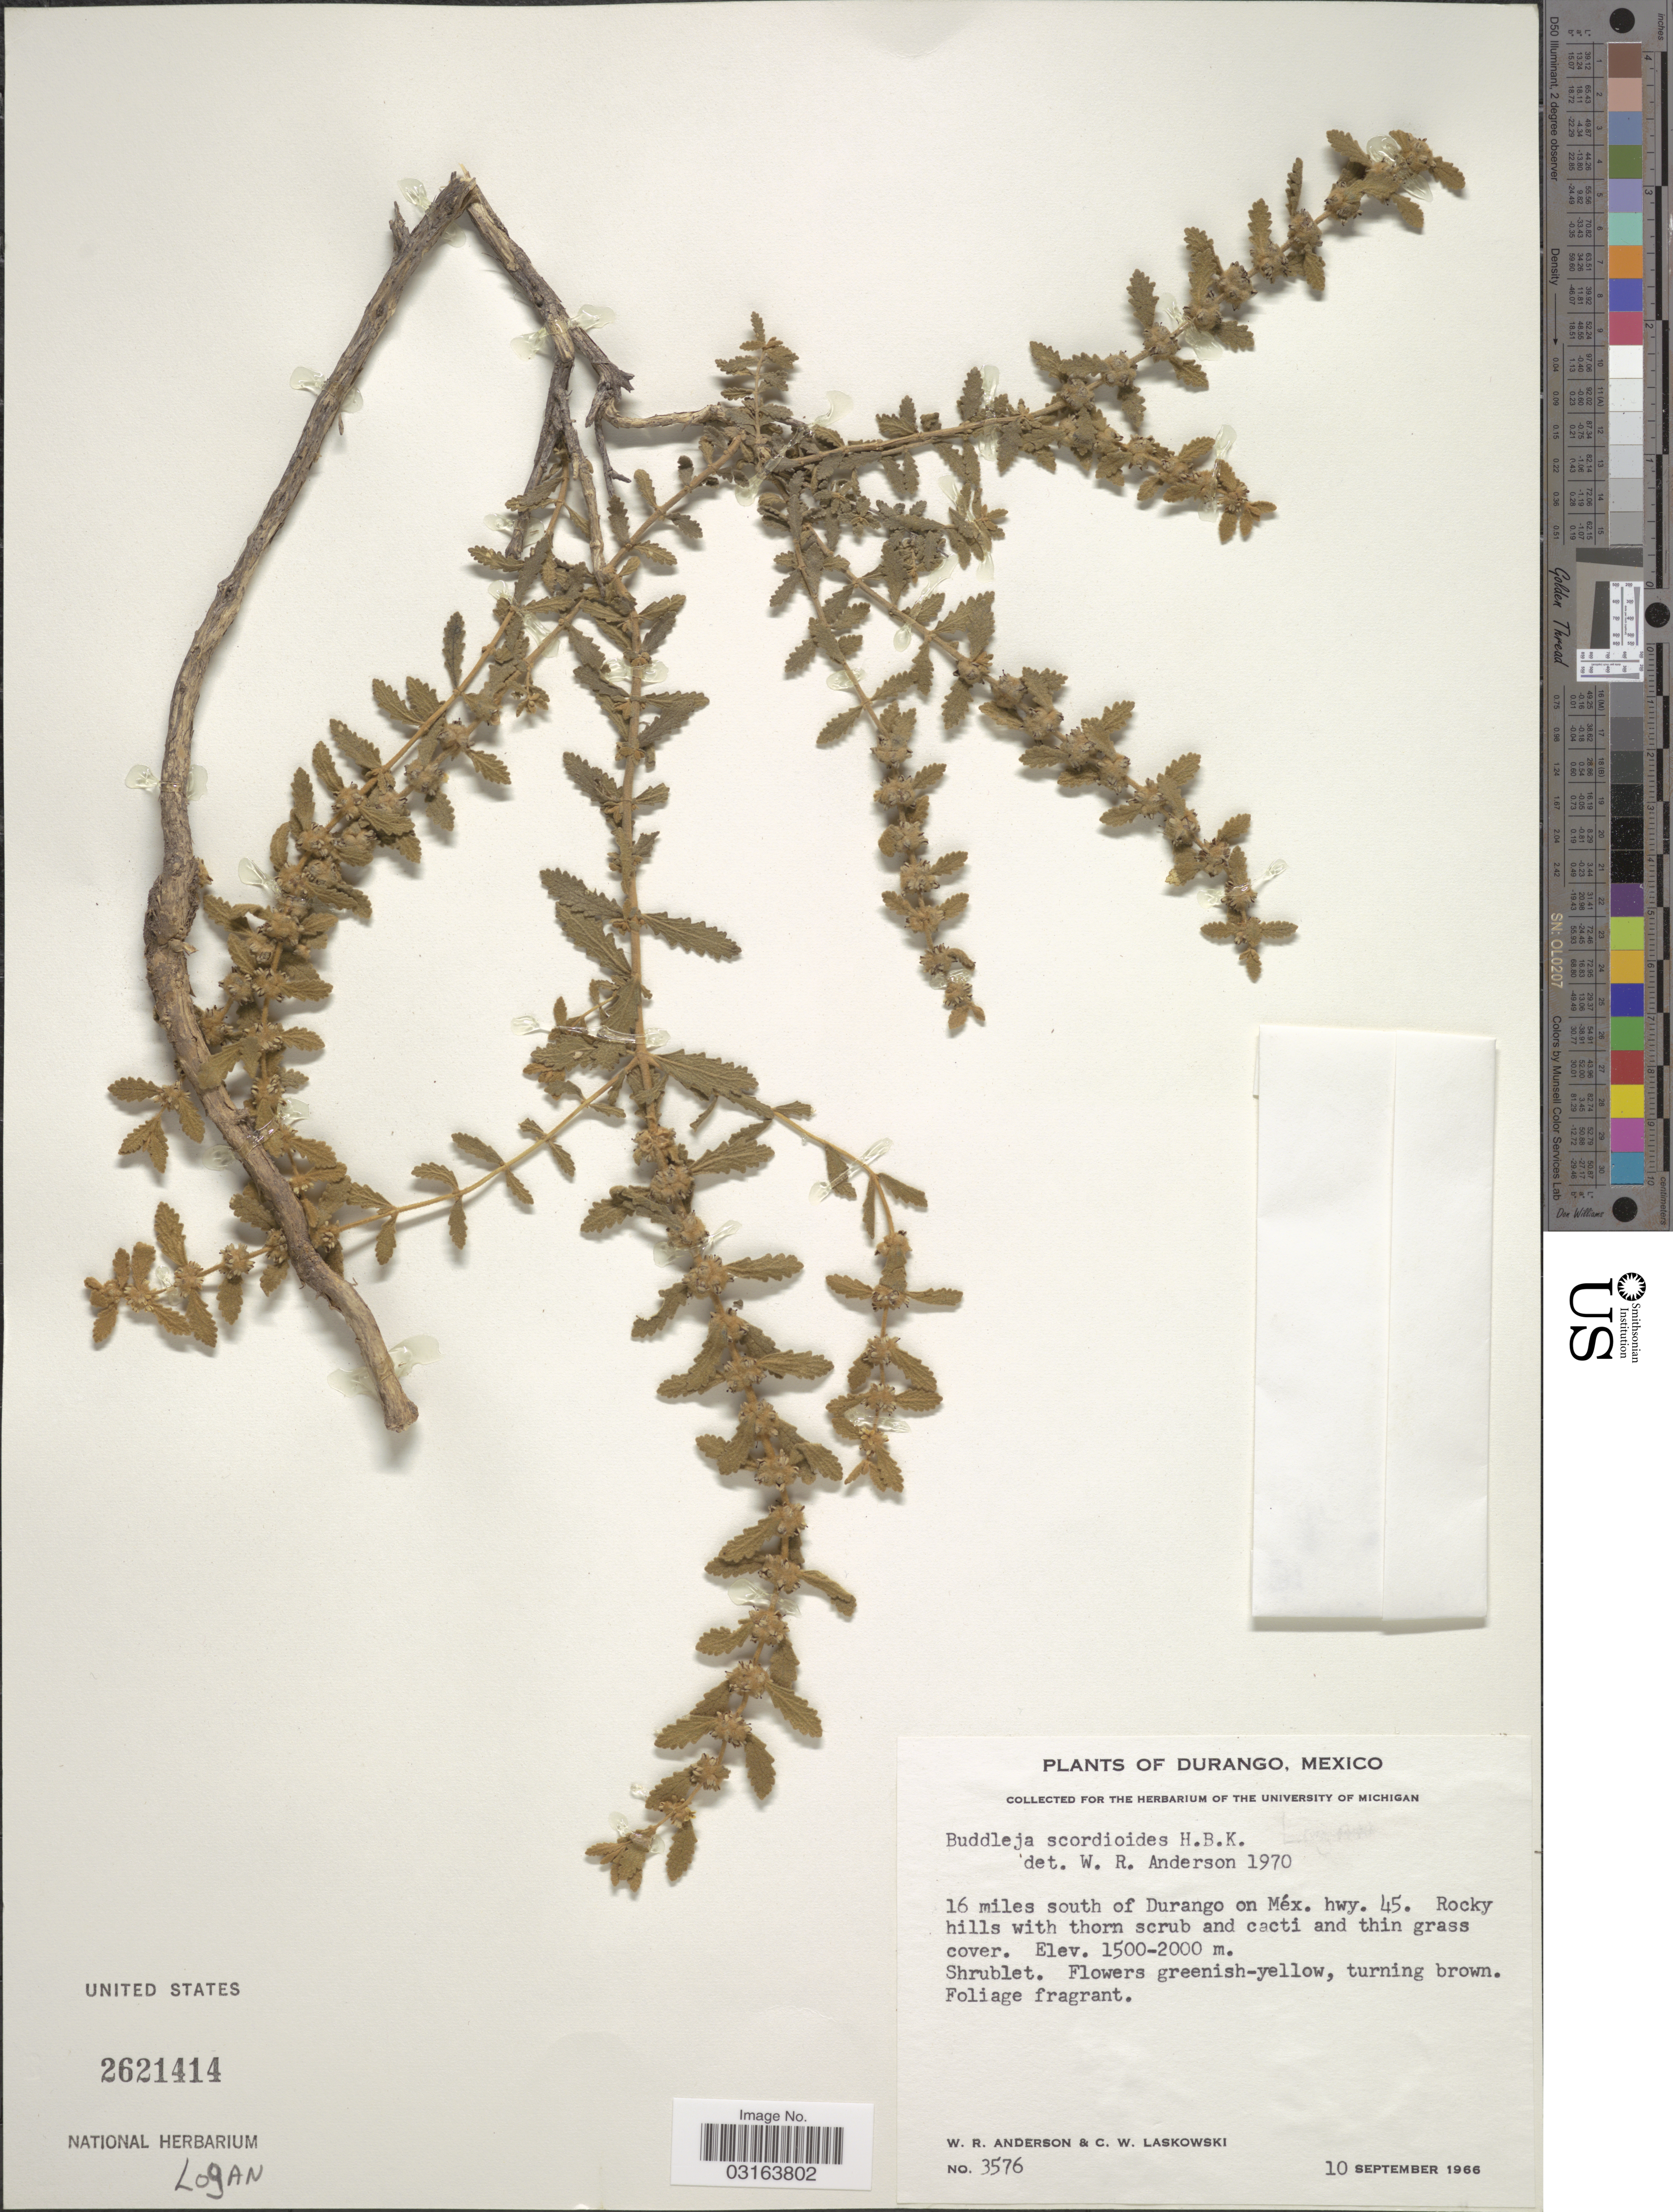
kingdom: Plantae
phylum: Tracheophyta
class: Magnoliopsida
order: Lamiales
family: Scrophulariaceae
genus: Buddleja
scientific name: Buddleja scordioides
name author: Kunth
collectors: W. Anderson & C. Laskowski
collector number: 3576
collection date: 1965-09-10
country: Mexico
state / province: Durango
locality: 16 miles south of Durango on Méx. hwy. 45.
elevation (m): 1500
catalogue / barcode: US 2621414